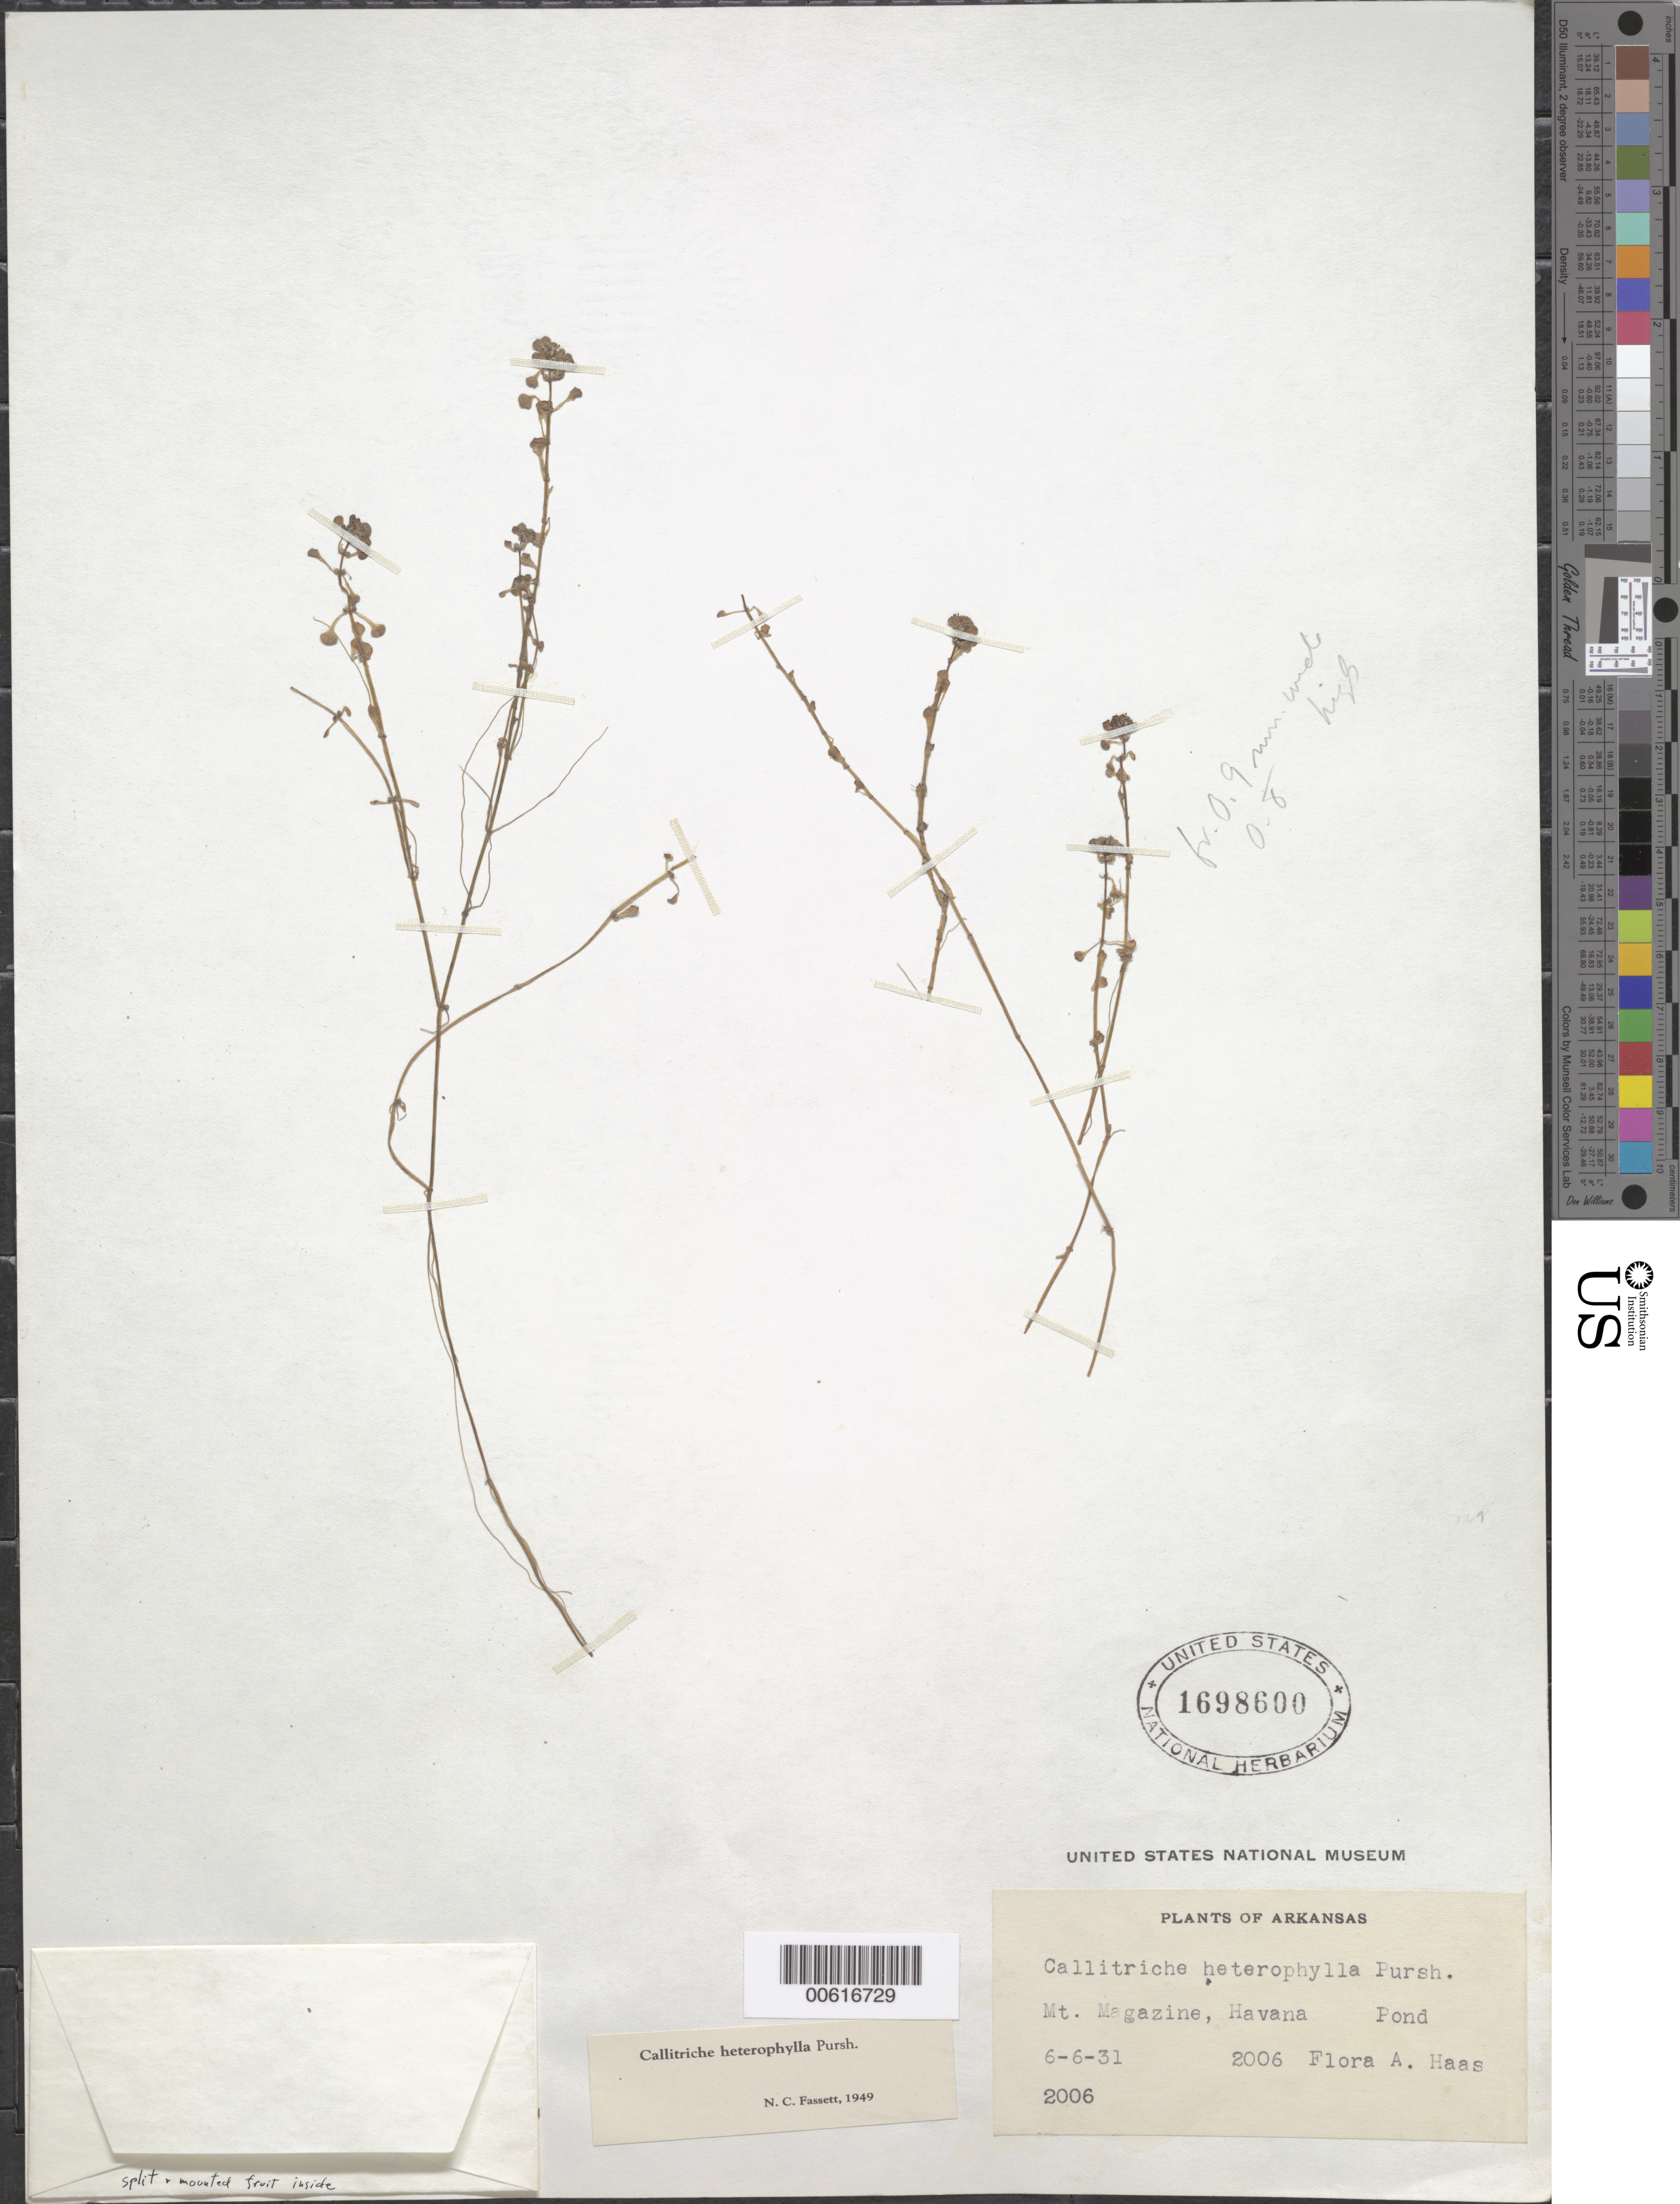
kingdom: Plantae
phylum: Tracheophyta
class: Magnoliopsida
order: Lamiales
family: Plantaginaceae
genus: Callitriche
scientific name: Callitriche heterophylla Pursh emend. Darby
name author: Pursh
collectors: F. A. Haas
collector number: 2006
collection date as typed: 06 Jun 1931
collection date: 1931-06-06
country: United States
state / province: Arkansas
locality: Mt. Magazine, Havana Pond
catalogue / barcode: US 1698600